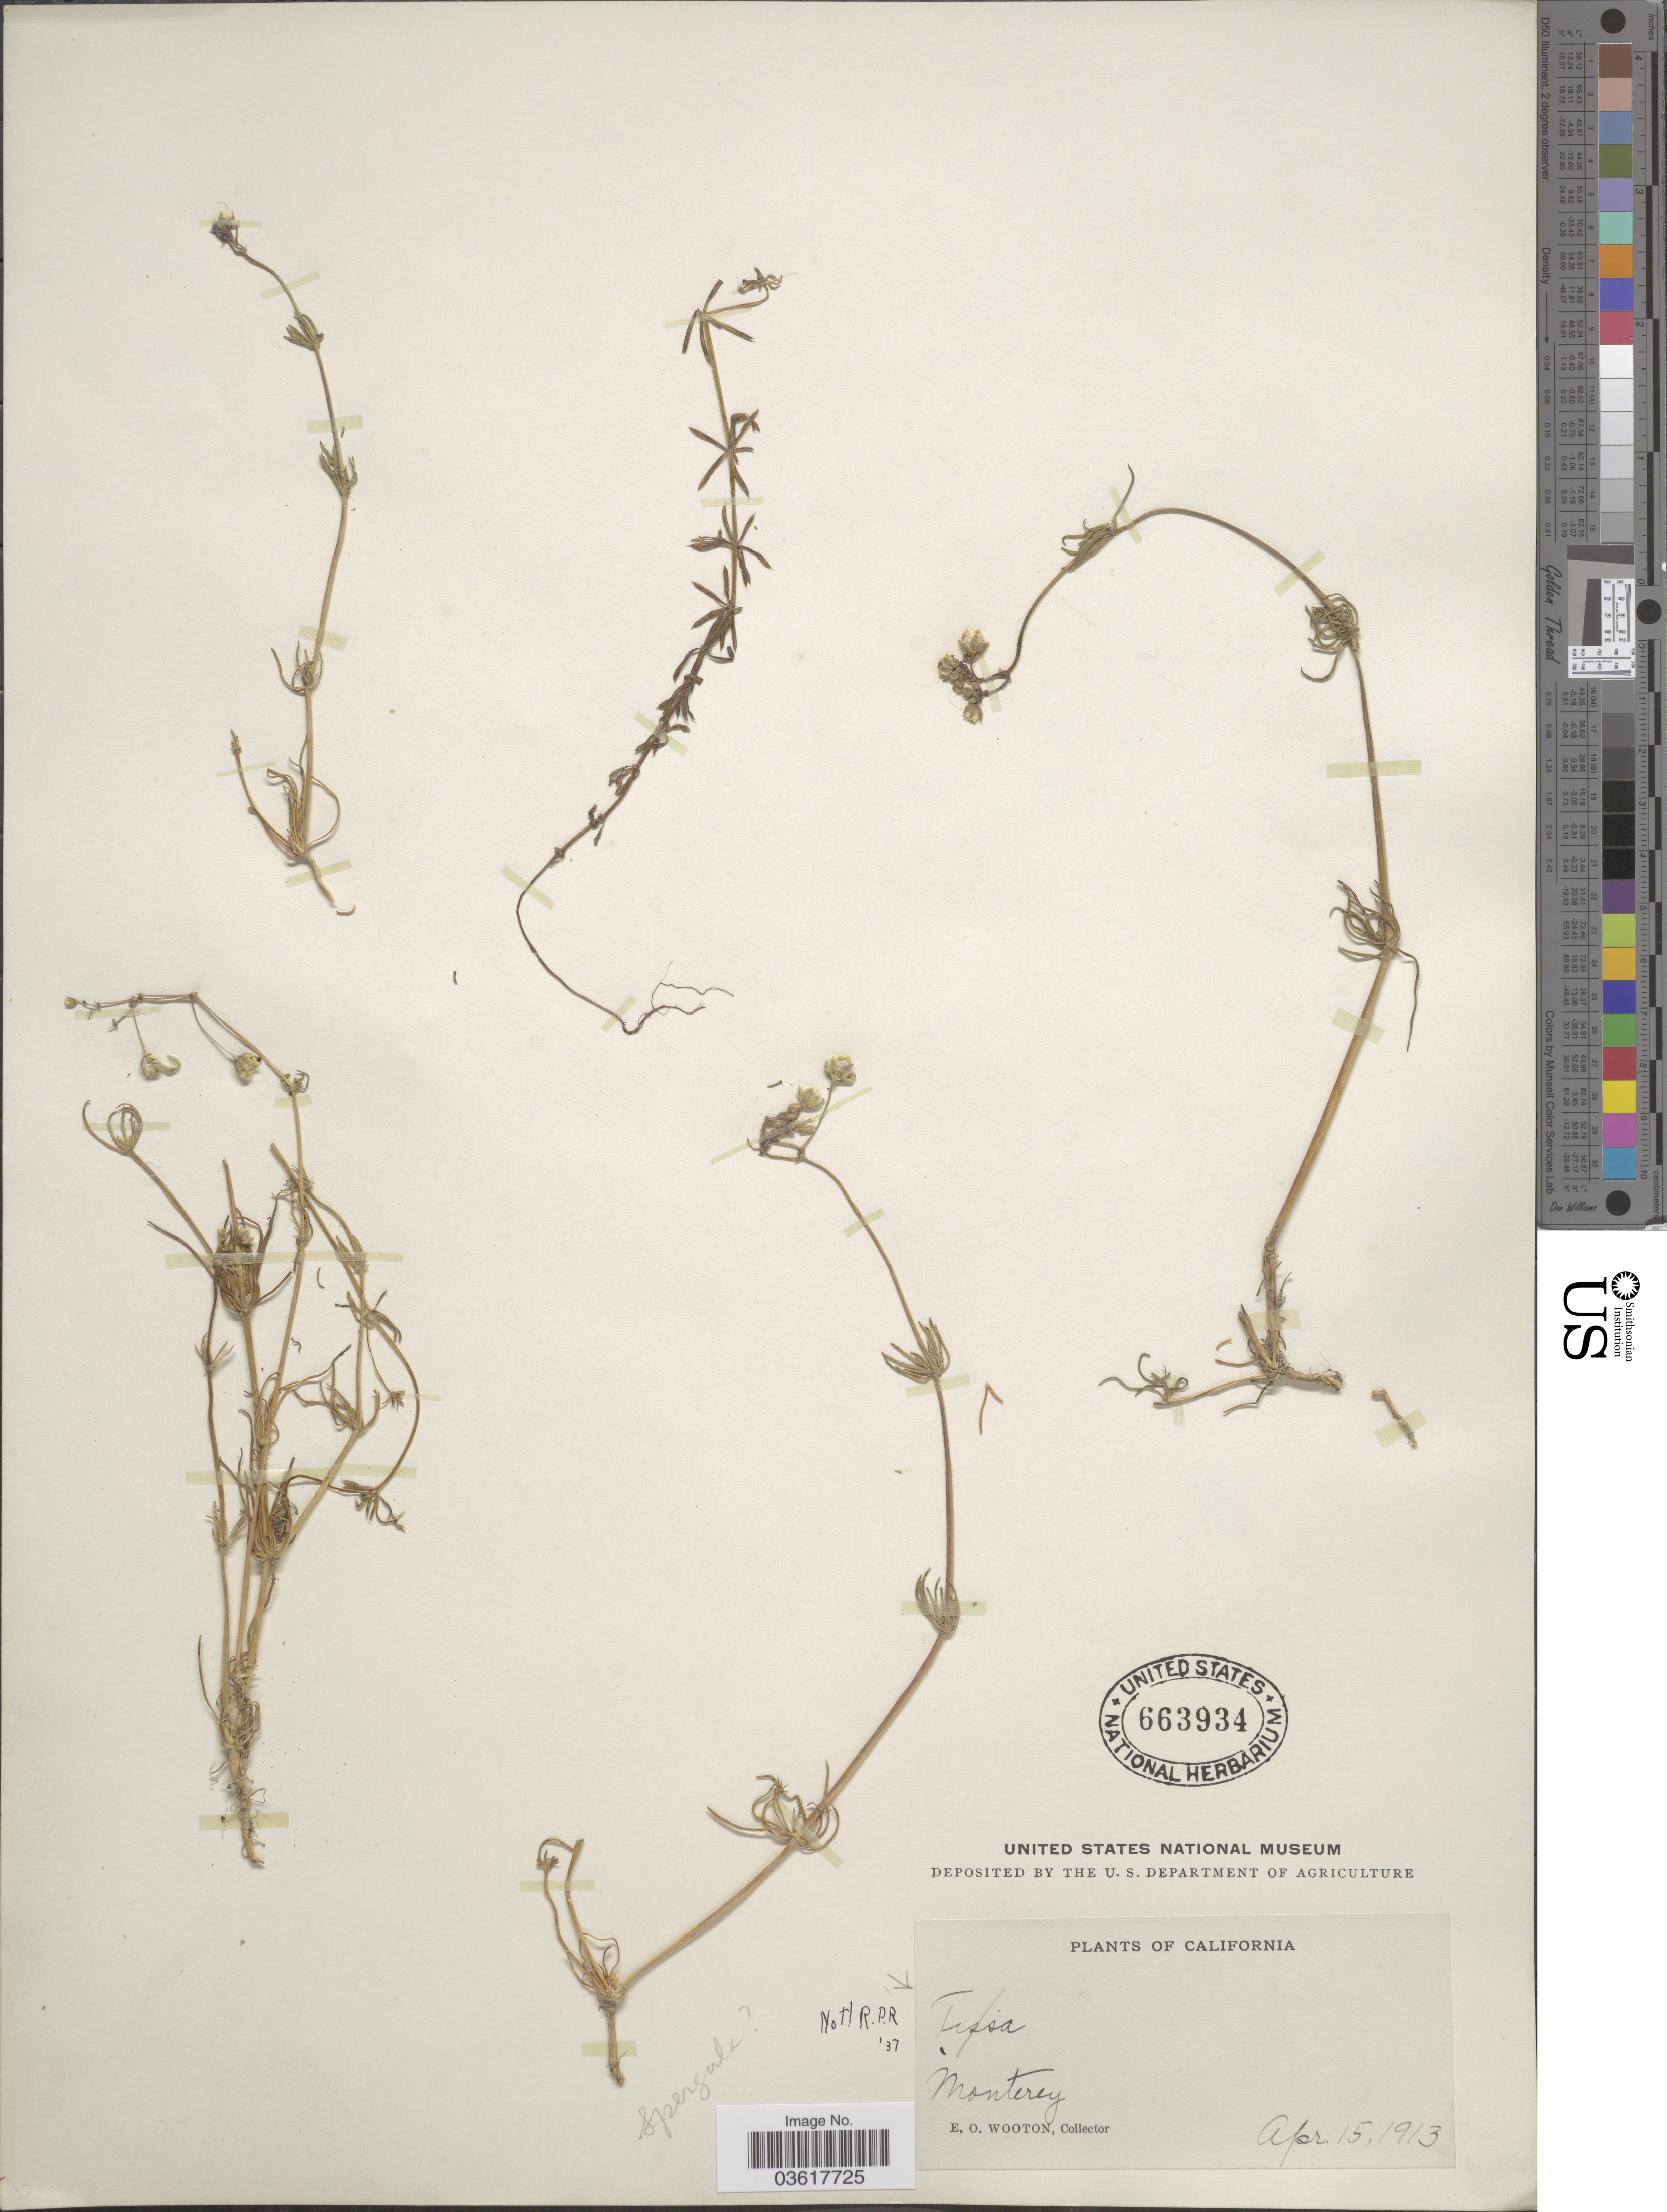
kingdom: Plantae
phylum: Tracheophyta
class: Magnoliopsida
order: Caryophyllales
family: Caryophyllaceae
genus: Spergula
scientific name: Spergula sp.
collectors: E. O. Wooton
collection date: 1913-04-15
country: United States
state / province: California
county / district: Monterey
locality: Monterey.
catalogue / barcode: US 663934